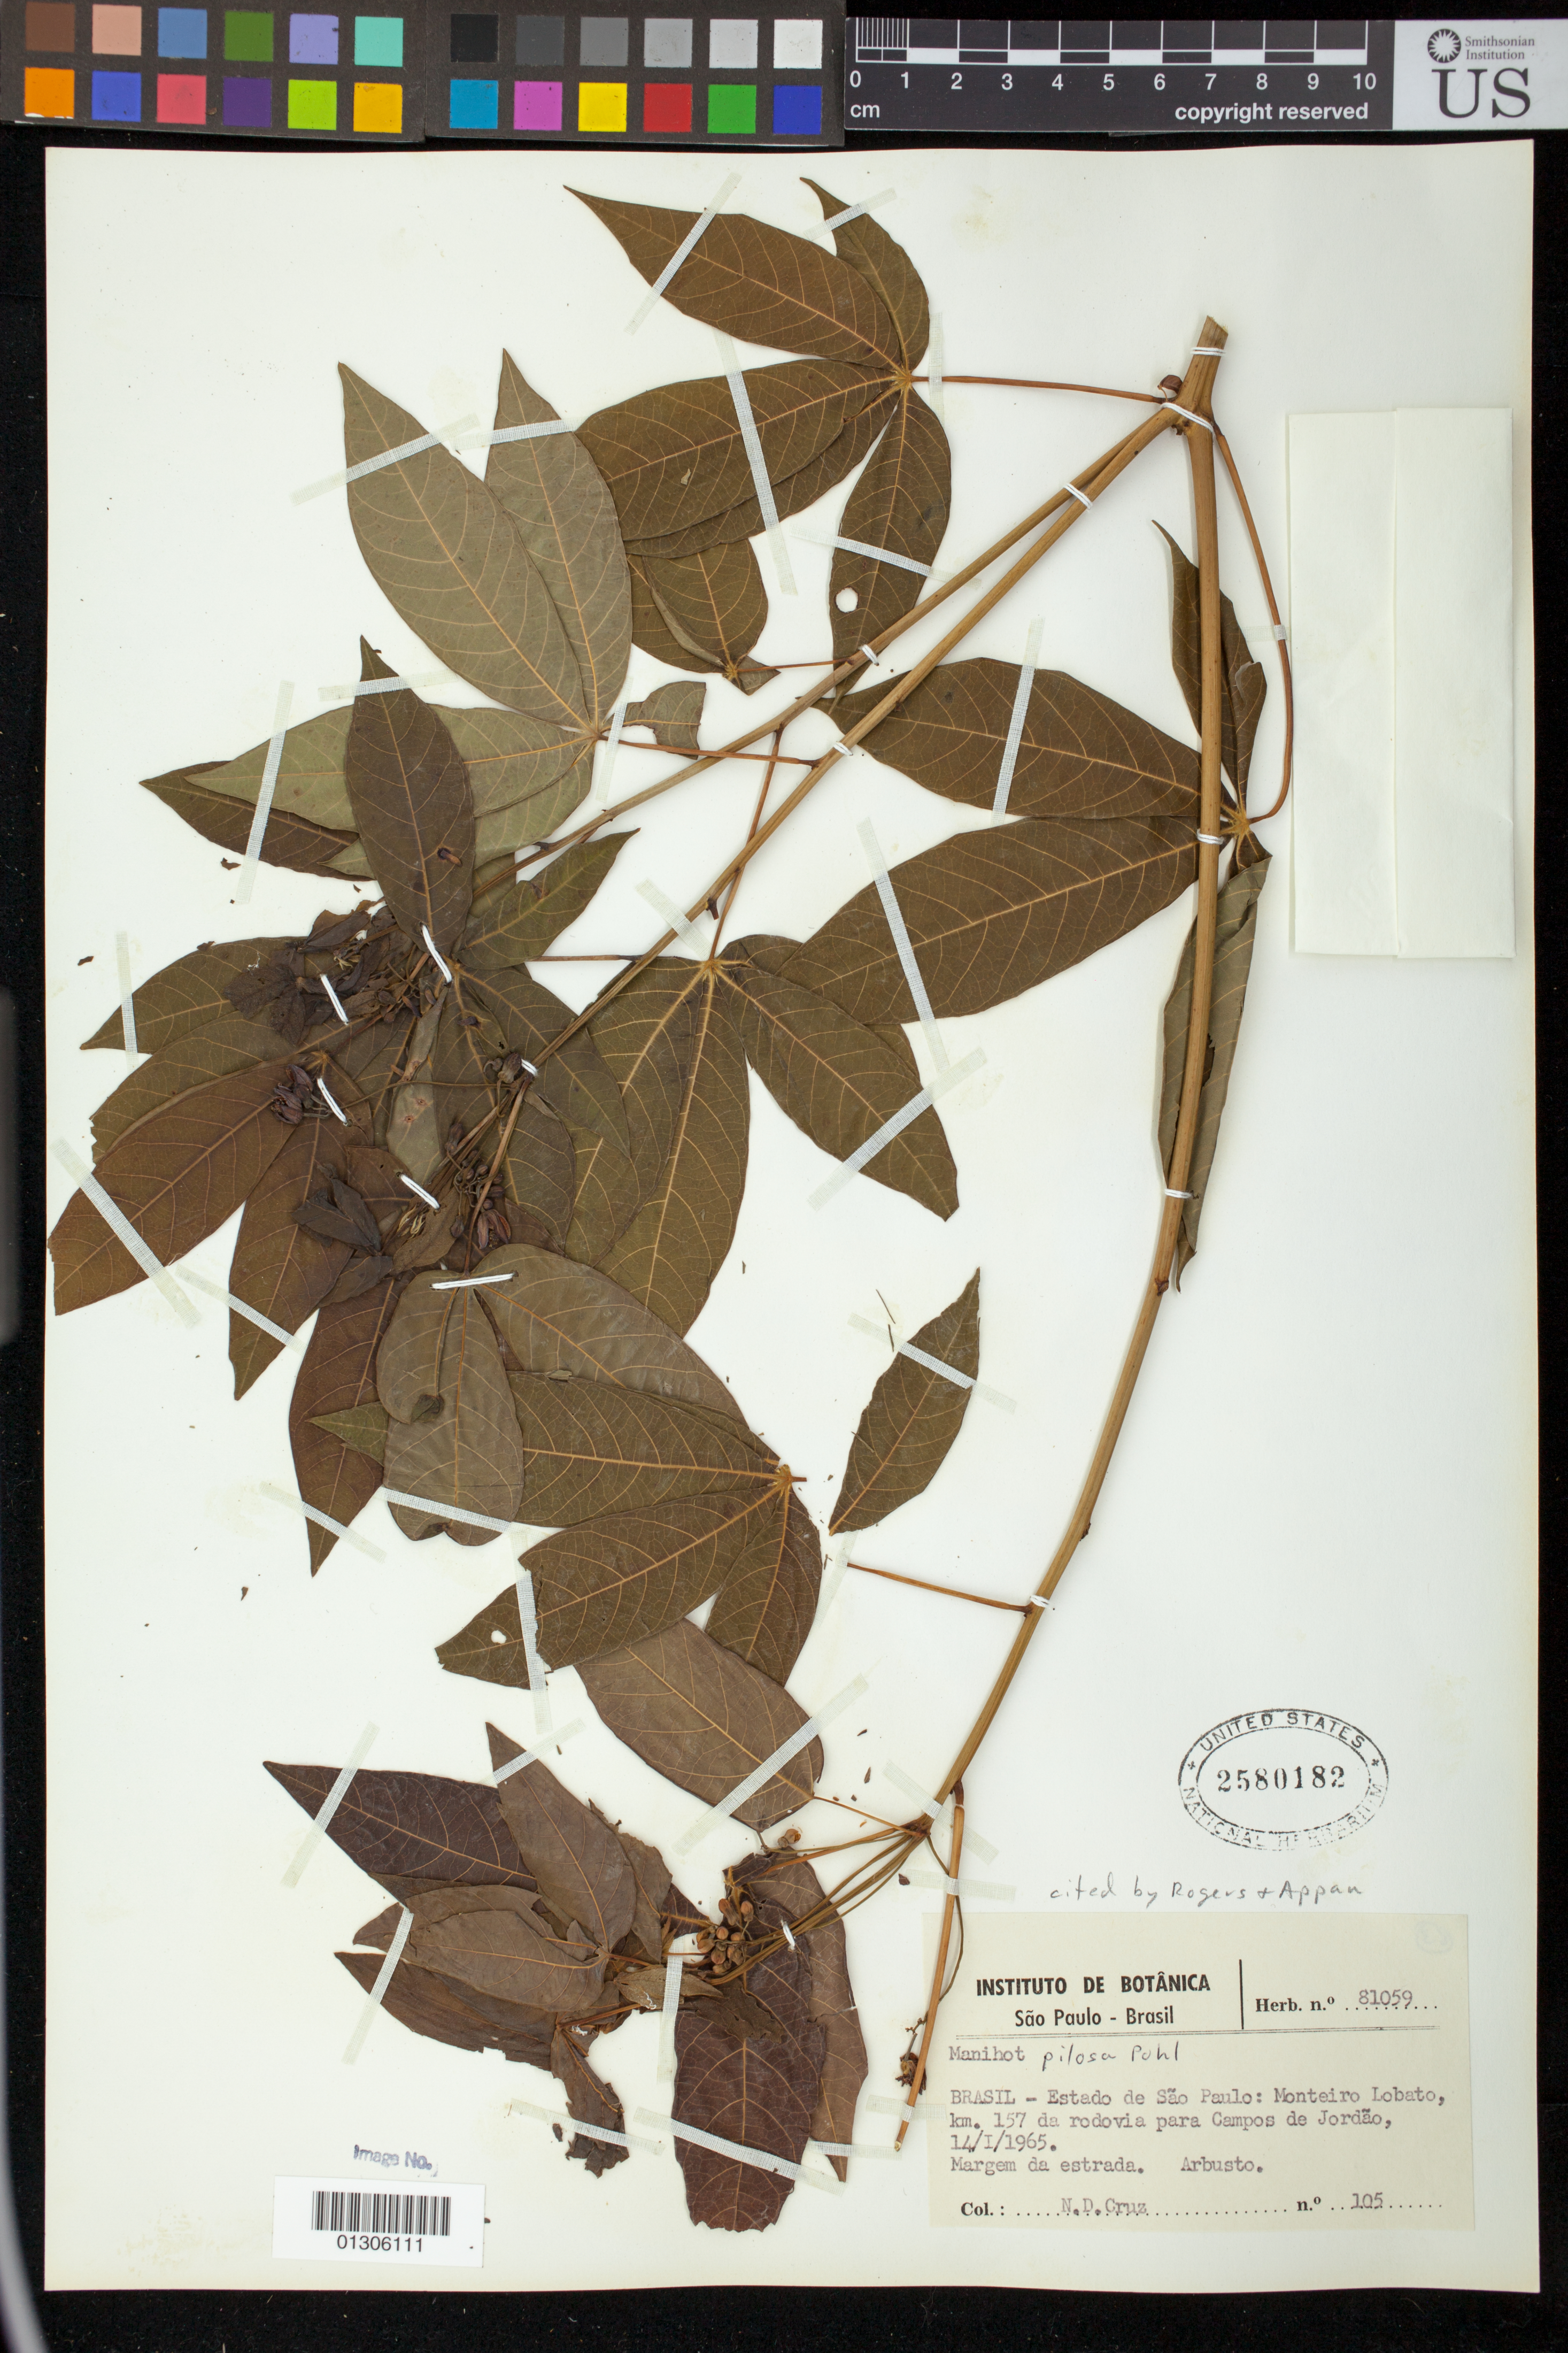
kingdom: Plantae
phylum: Tracheophyta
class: Magnoliopsida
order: Malpighiales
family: Euphorbiaceae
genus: Manihot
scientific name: Manihot pilosa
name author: Pohl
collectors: N. D. Cruz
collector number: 105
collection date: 1965-01-14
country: Brazil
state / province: São Paulo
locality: Monteiro Lobato, km. 157 da rodovia para Campos de Jordao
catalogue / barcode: US 2580182